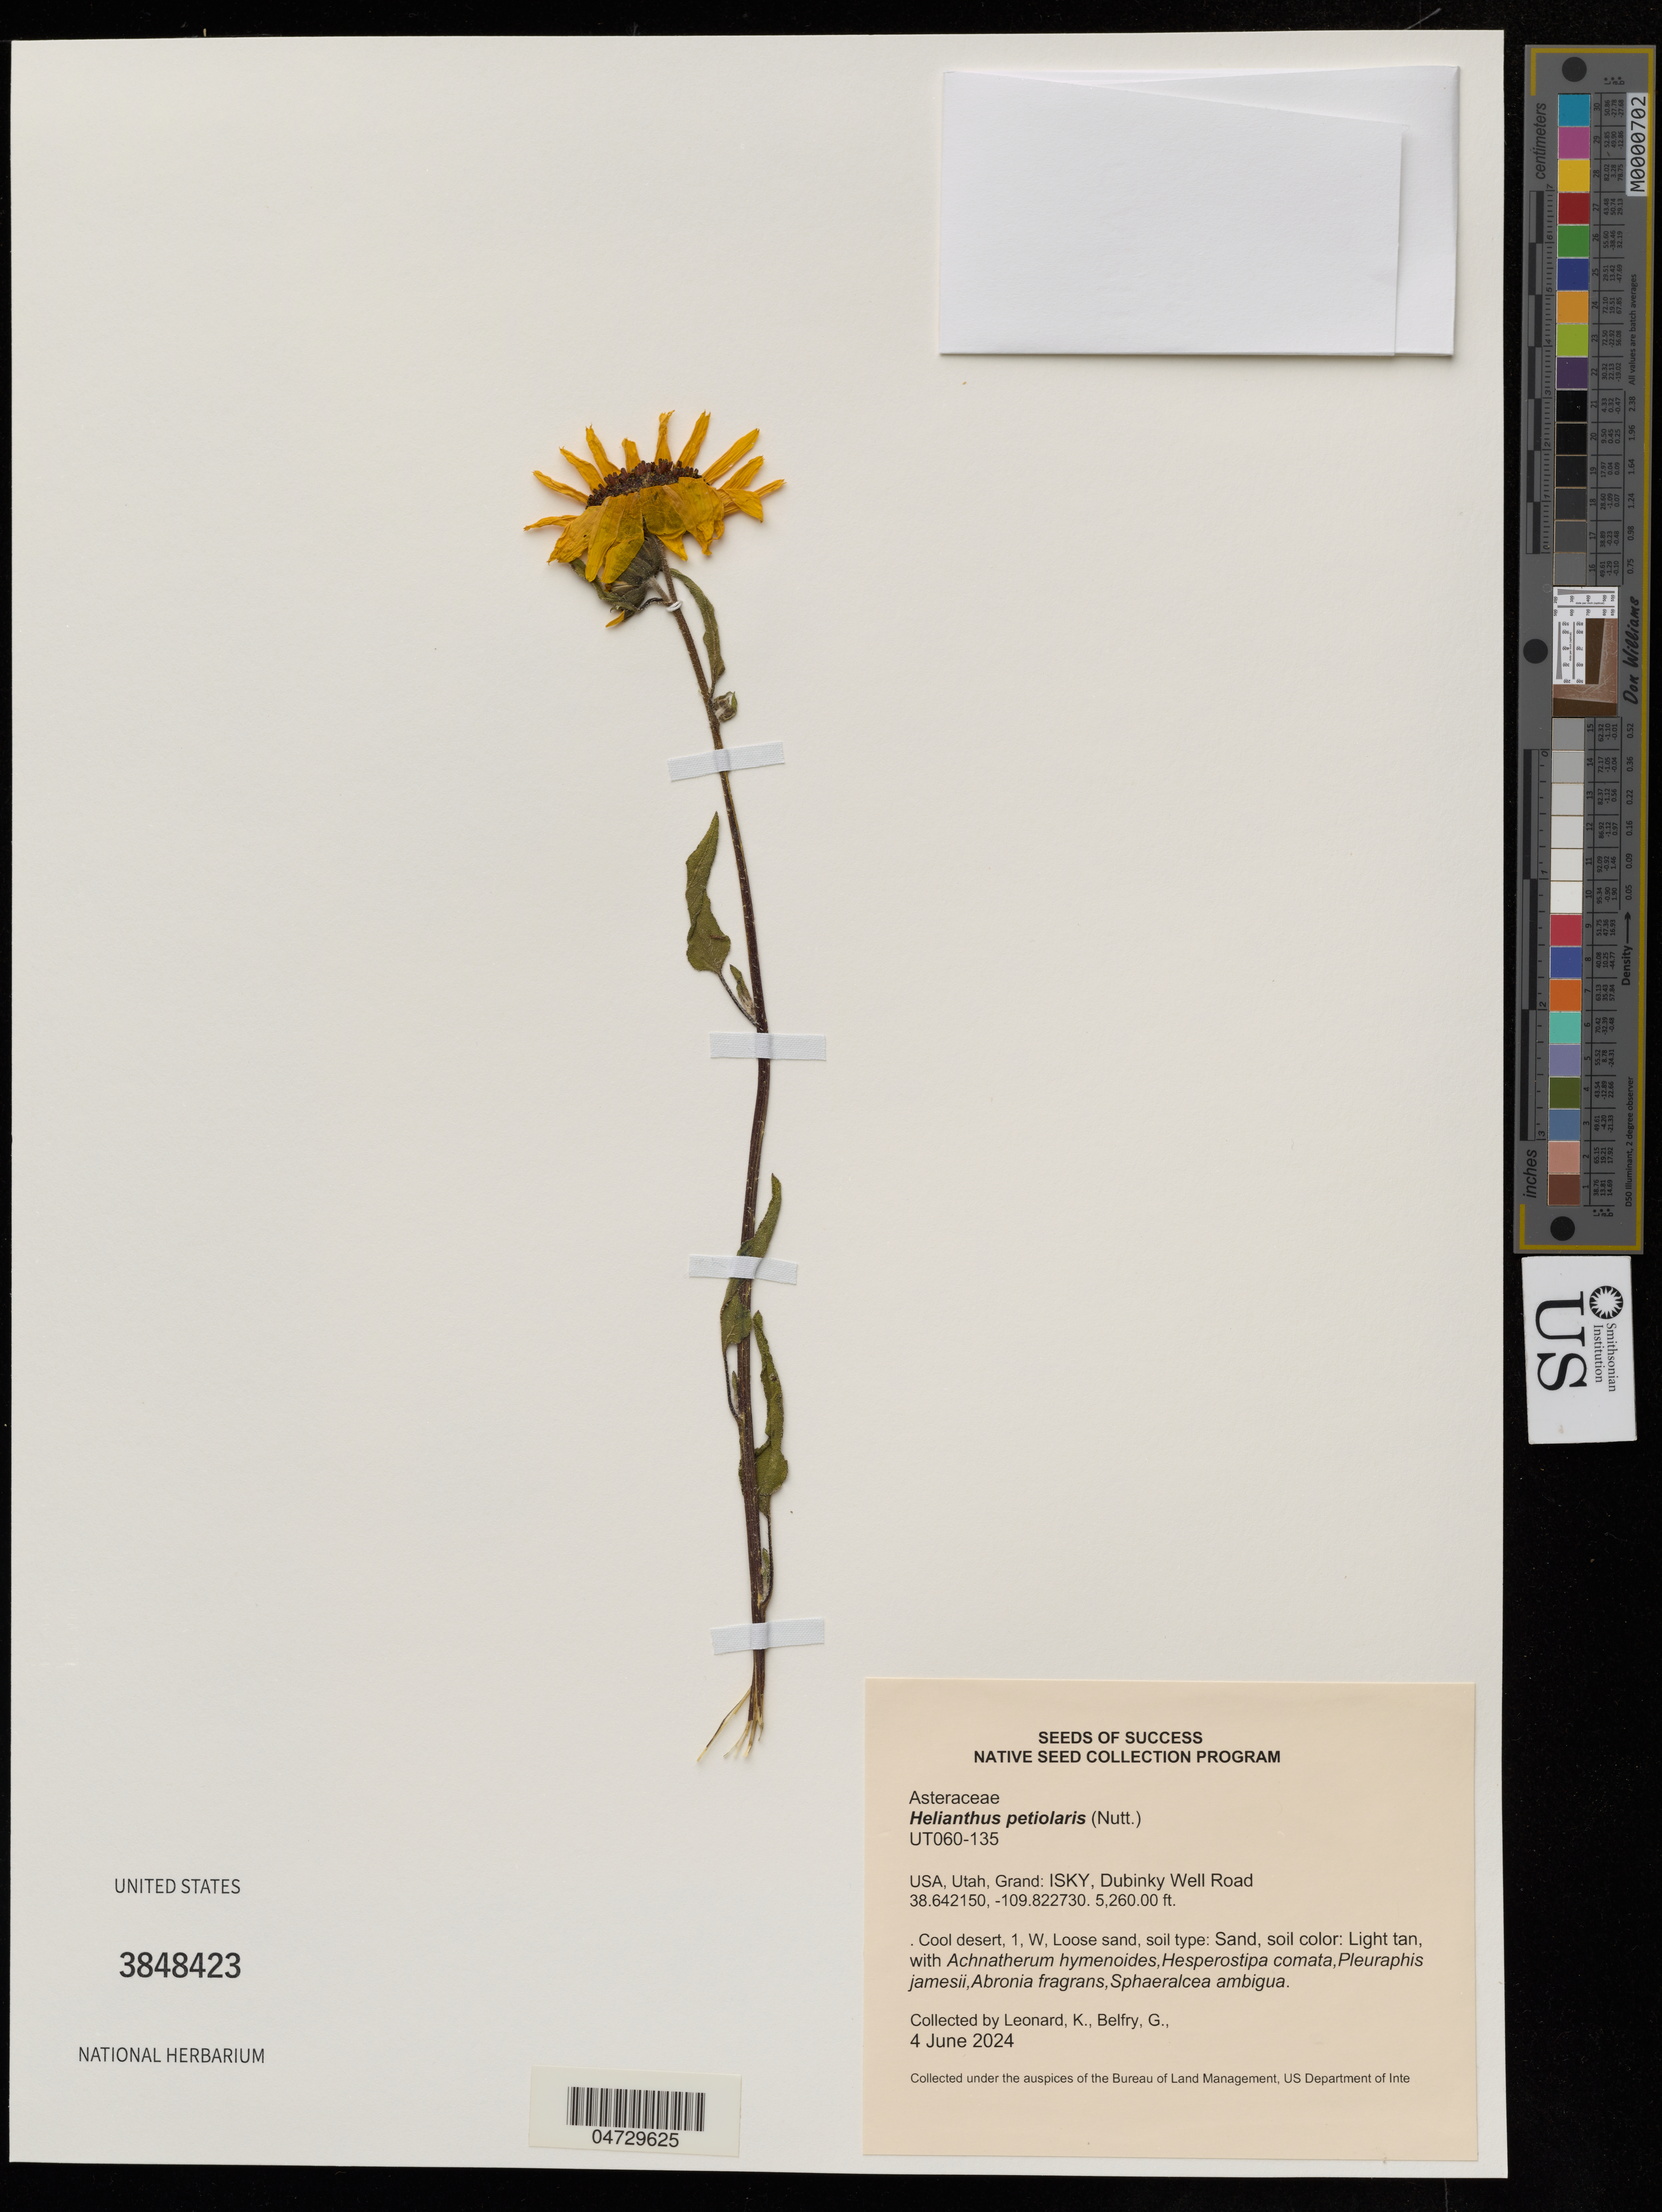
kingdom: Plantae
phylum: Tracheophyta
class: Magnoliopsida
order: Asterales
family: Asteraceae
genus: Helianthus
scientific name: Helianthus petiolaris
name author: Nutt.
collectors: K. Leonard & G. Belfry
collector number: UT060-135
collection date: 2024-06-04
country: United States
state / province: Utah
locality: Grand: ISKY, Dubinky Well Road.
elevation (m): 1603.25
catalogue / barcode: US 3848423